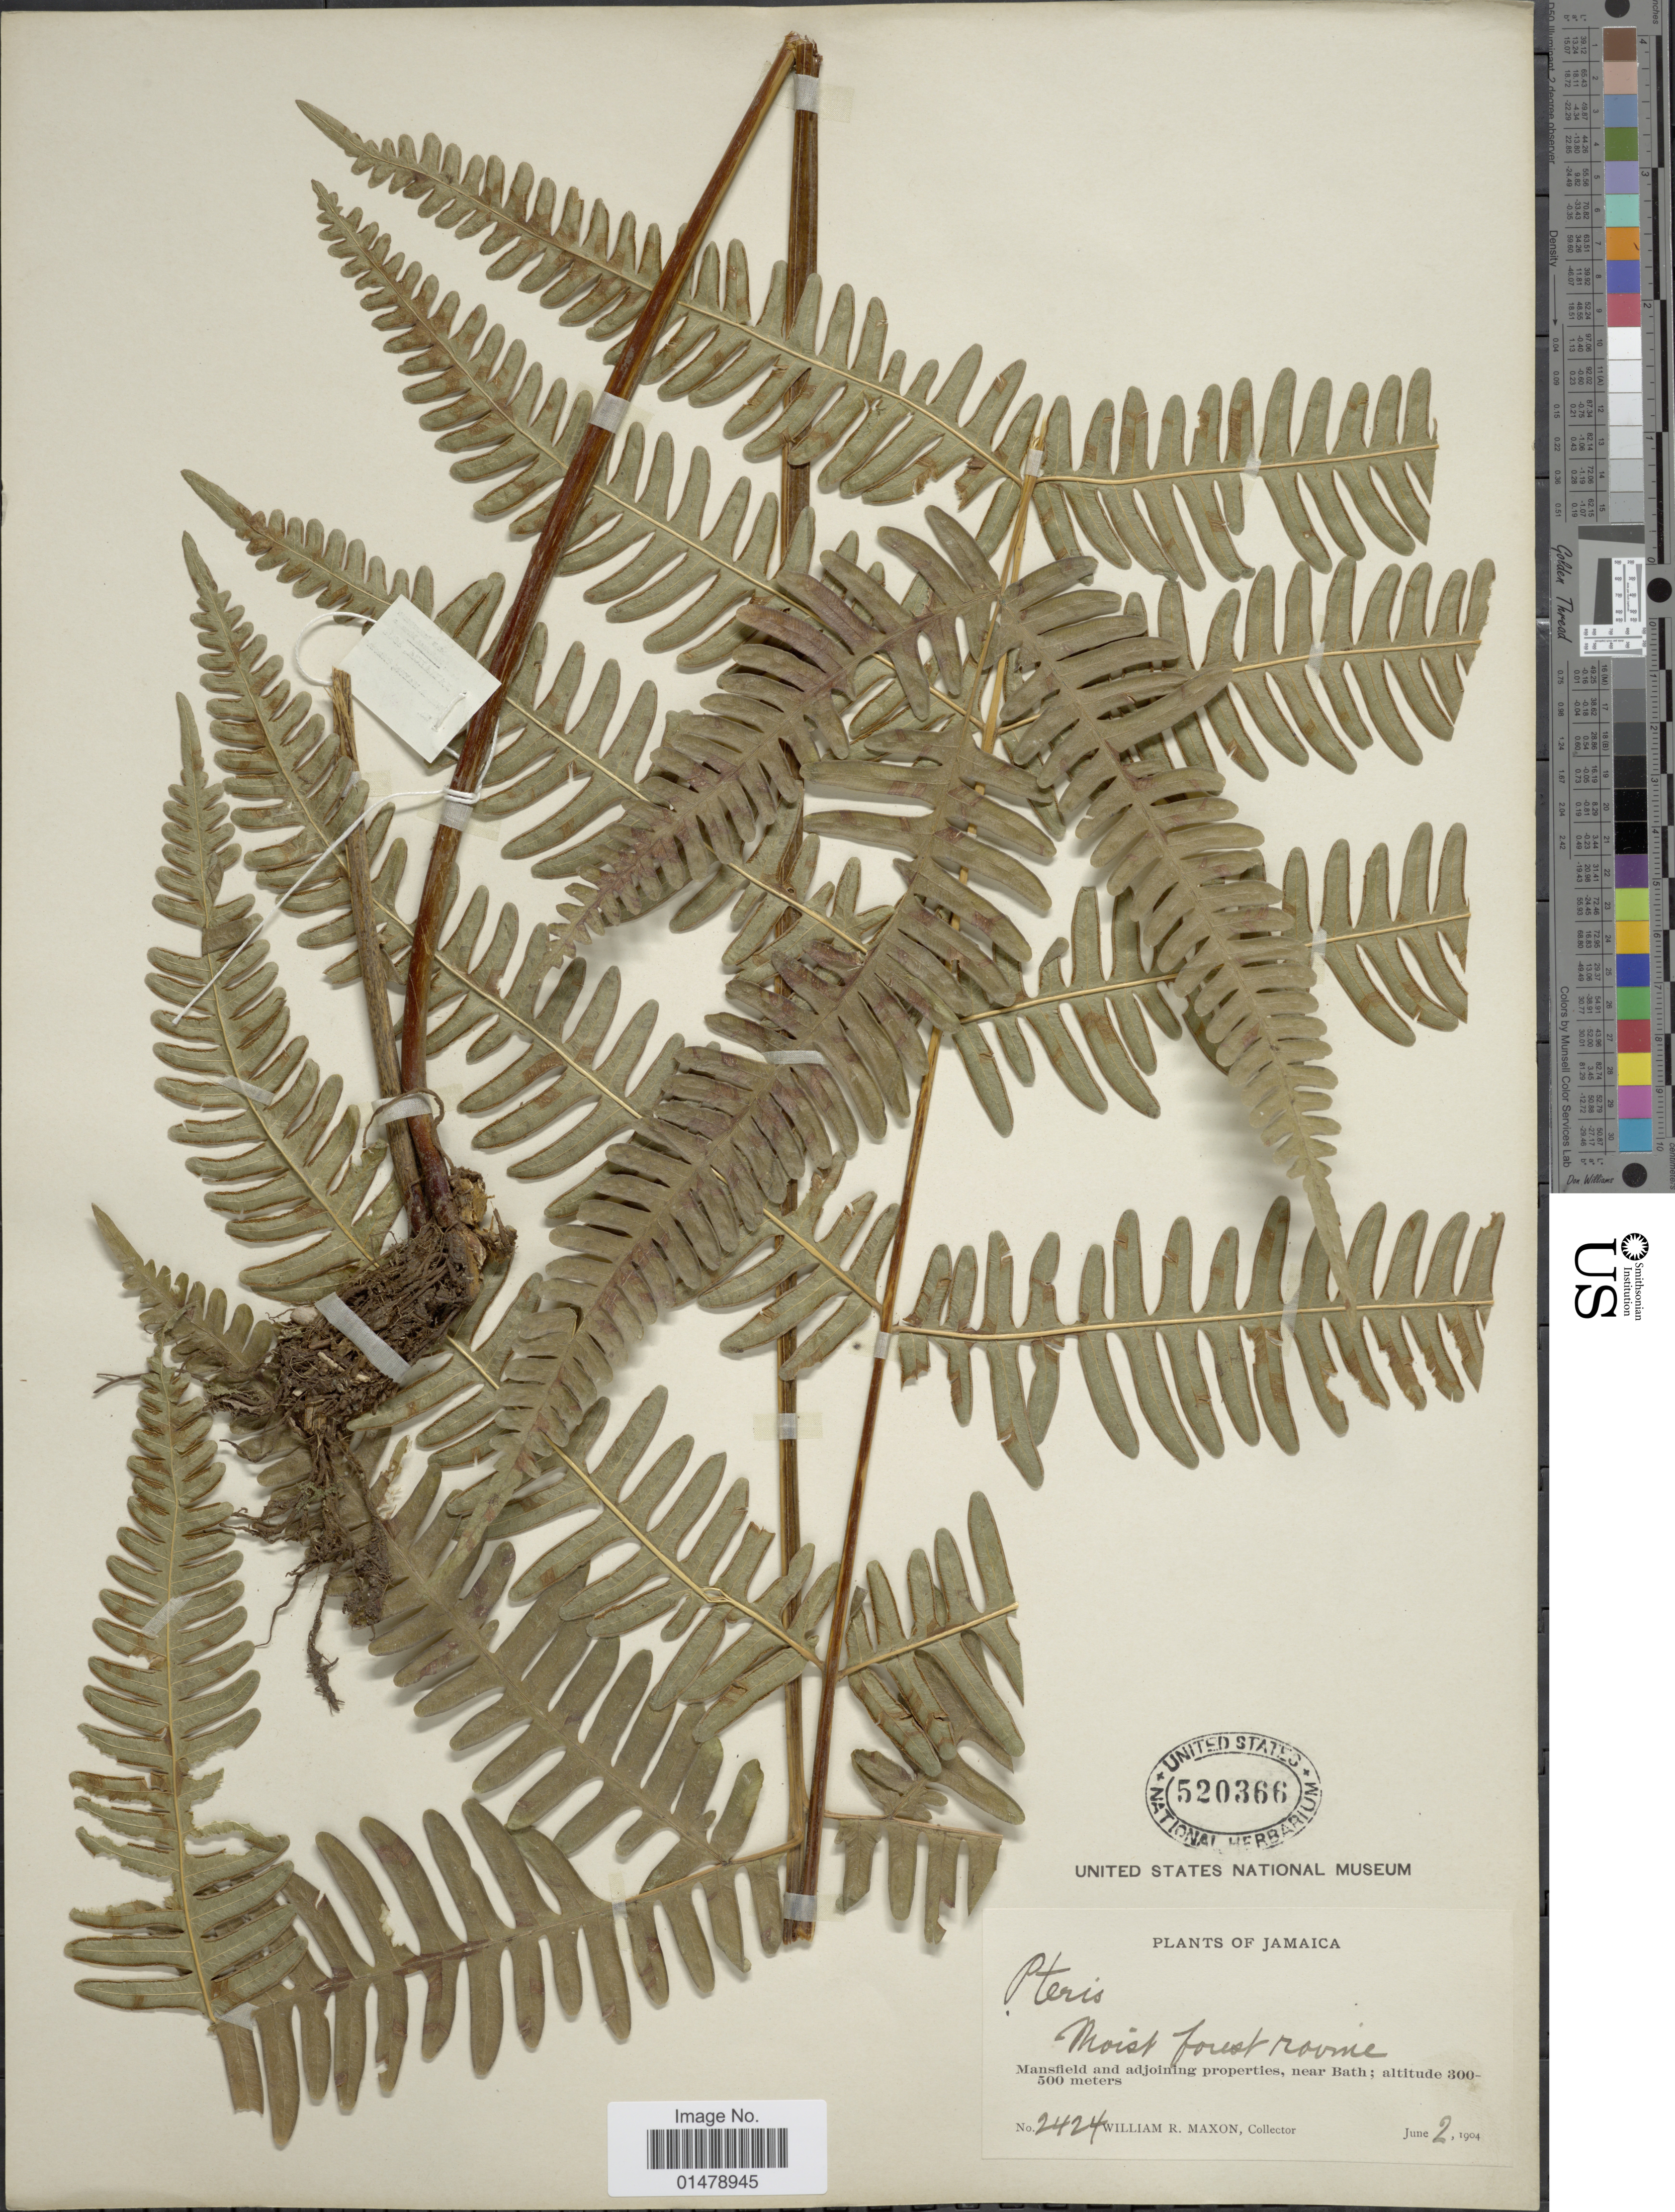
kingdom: Plantae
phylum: Tracheophyta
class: Polypodiopsida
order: Polypodiales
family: Pteridaceae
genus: Pteris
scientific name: Pteris quadriaurita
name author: Retz.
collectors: W. R. Maxon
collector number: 2424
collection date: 1904-06-02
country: Jamaica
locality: Mansfield and adjoining properties, near Bath.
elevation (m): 300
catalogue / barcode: US 520366